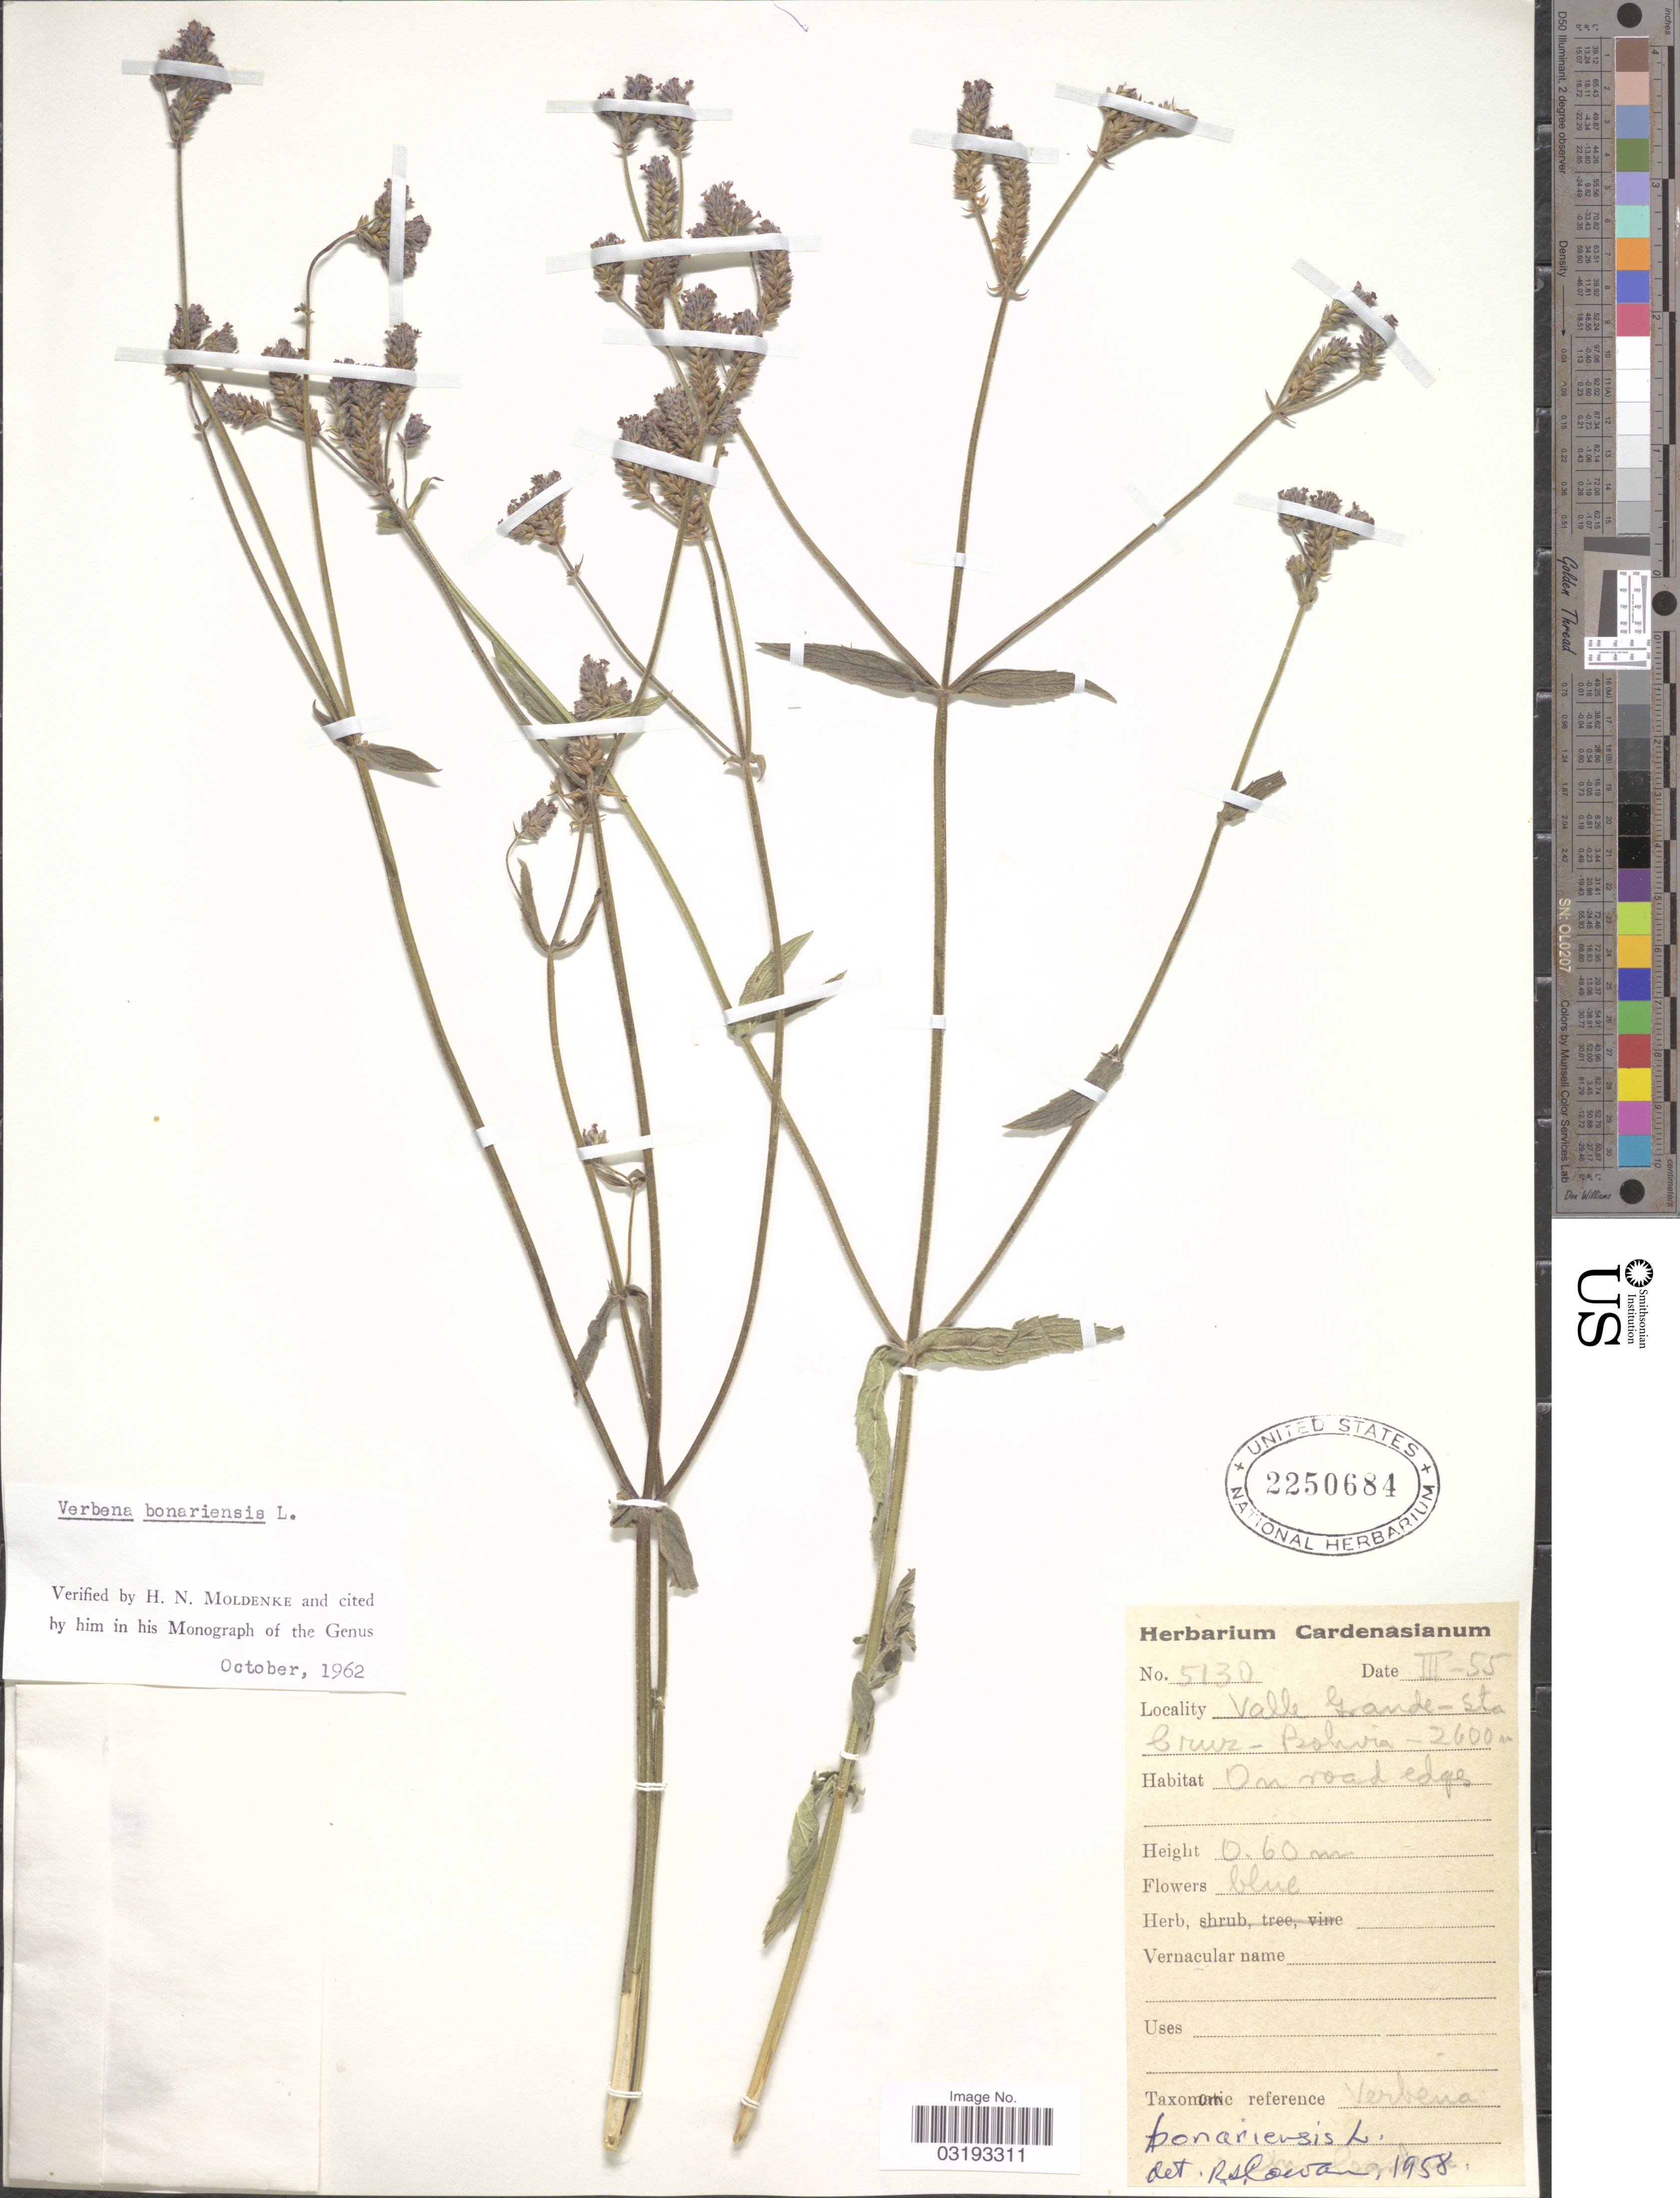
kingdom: Plantae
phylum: Tracheophyta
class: Magnoliopsida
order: Lamiales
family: Verbenaceae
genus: Verbena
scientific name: Verbena bonariensis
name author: L.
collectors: ex herb. Cardenasianum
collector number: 5130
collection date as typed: Transcribed d/m/y: /3/55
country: Bolivia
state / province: Santa Cruz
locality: Valle Grande.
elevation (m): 2600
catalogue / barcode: US 2250684